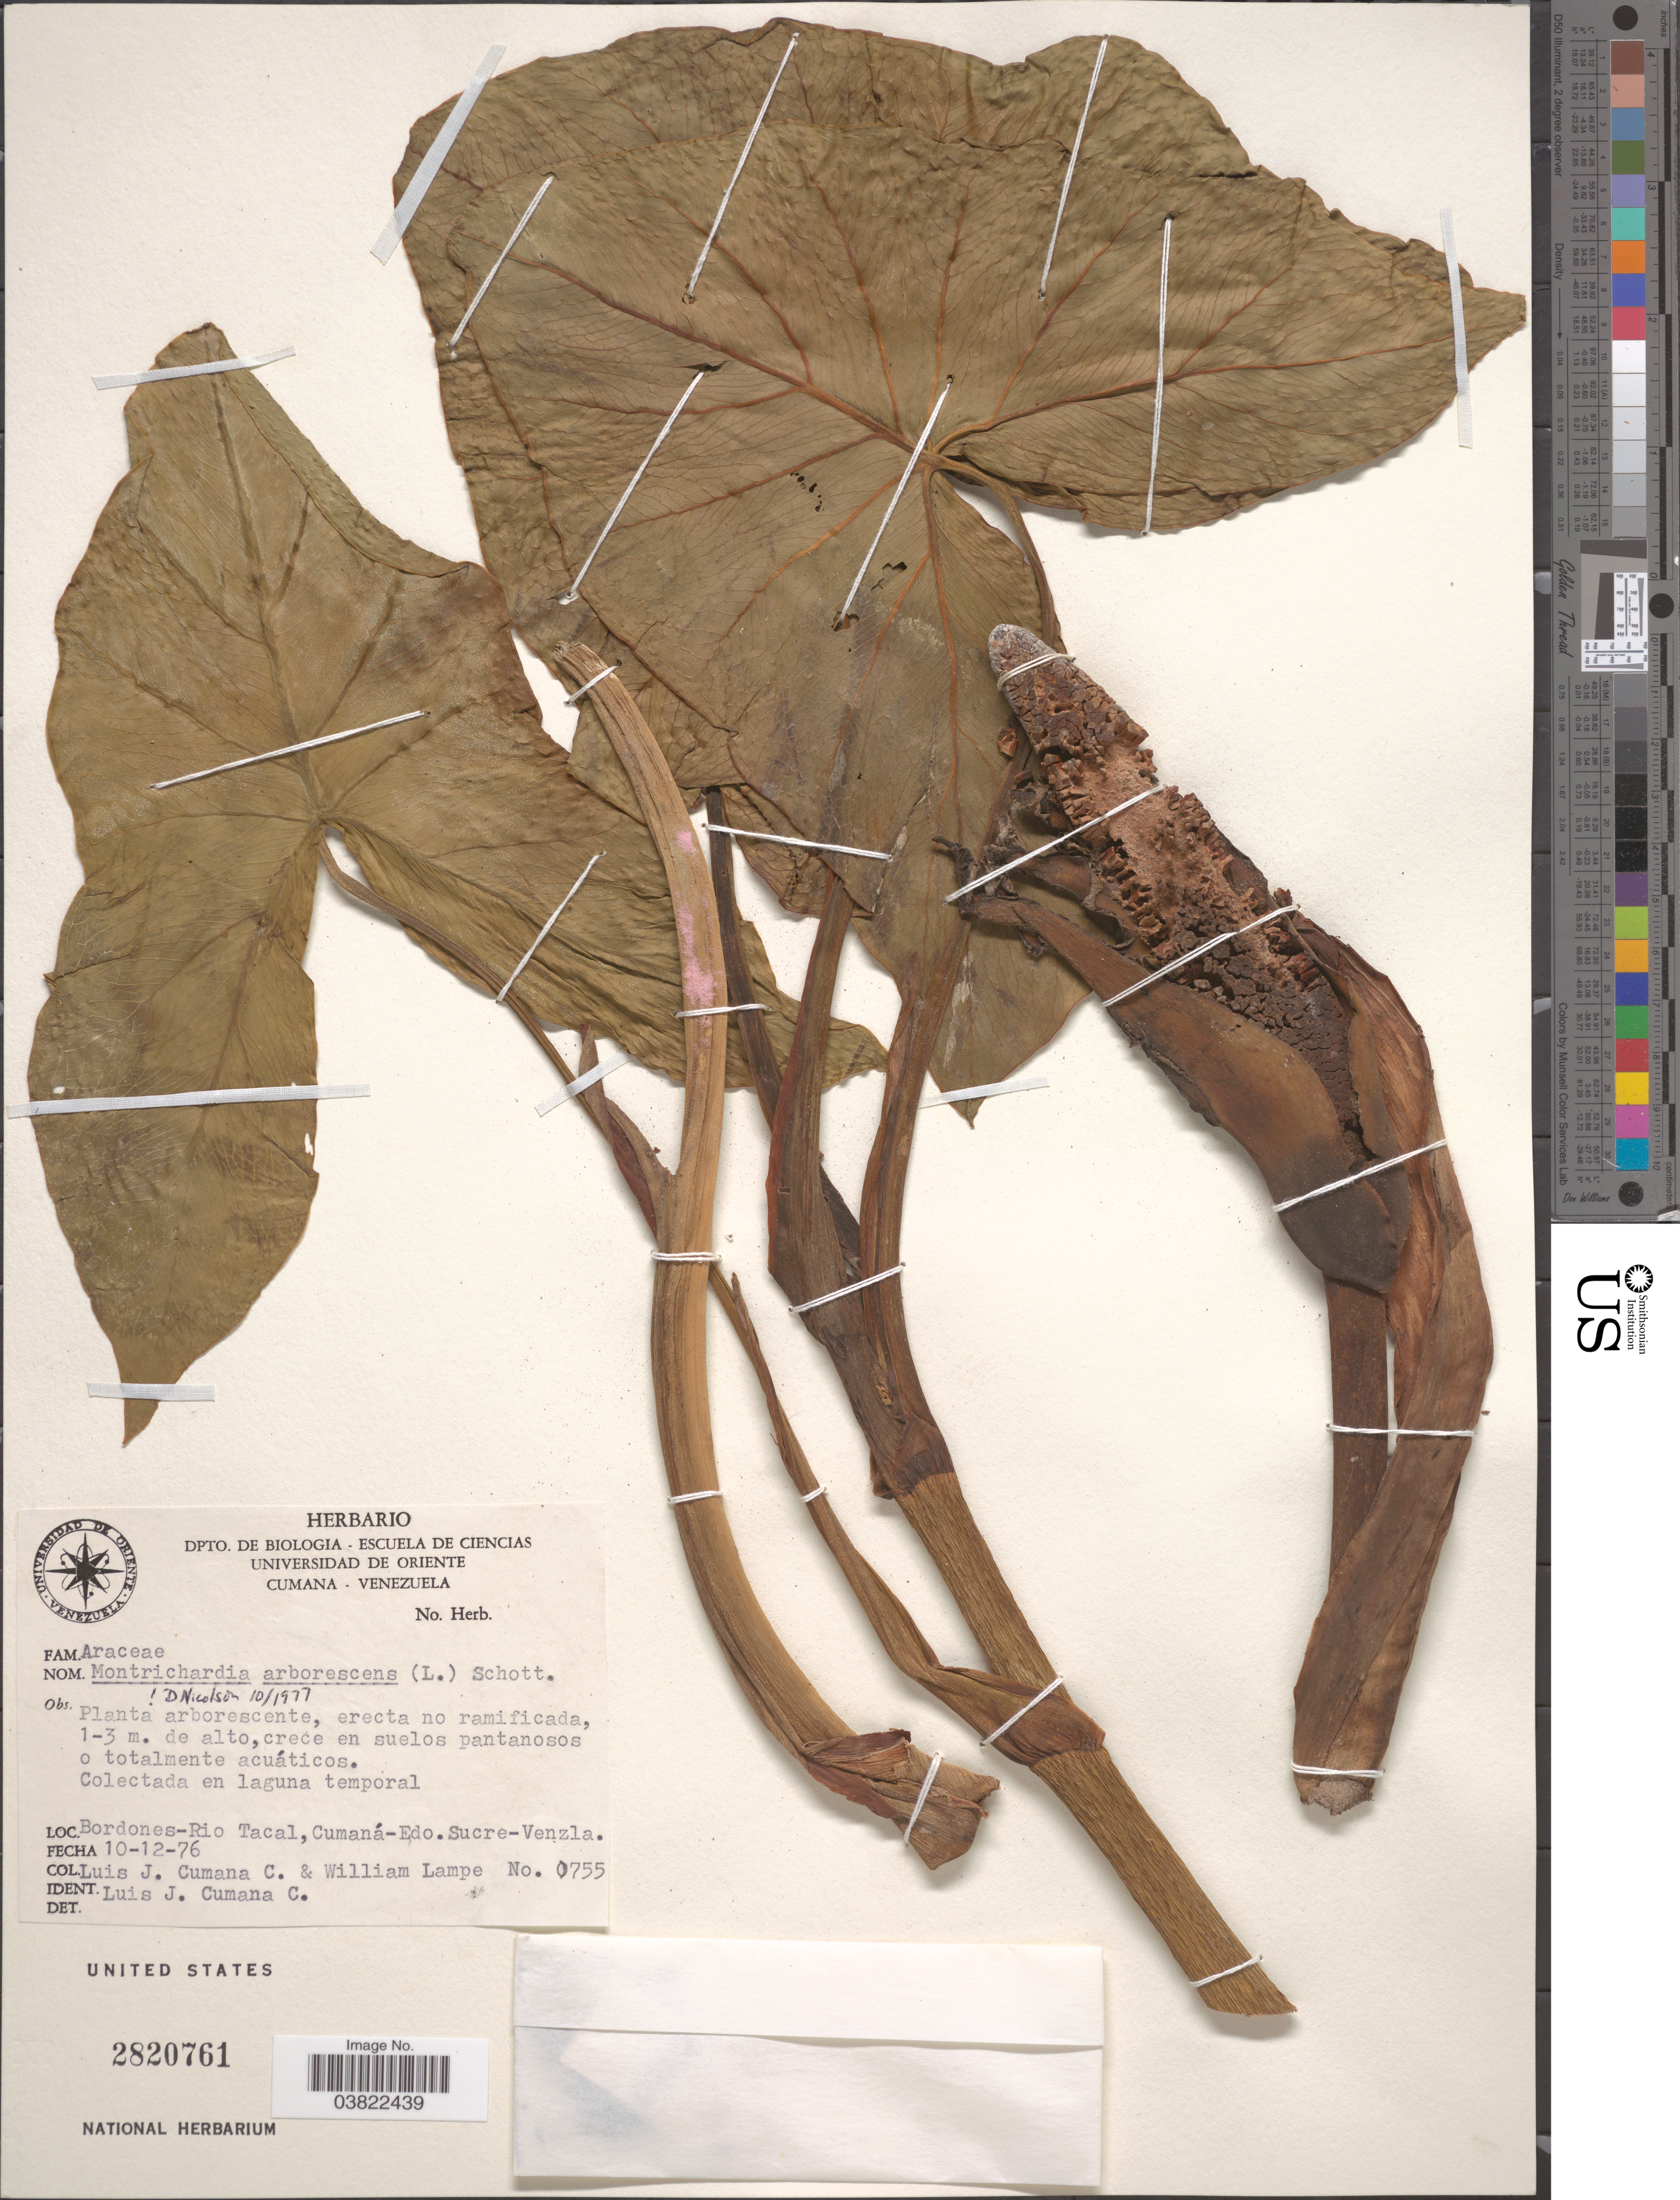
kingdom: Plantae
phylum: Tracheophyta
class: Liliopsida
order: Alismatales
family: Araceae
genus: Montrichardia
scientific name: Montrichardia arborea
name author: (Kunth) Schott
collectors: L. J. Cumaná C. & W. Lampe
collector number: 0755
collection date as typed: Transcribed d/m/y: 10/12/76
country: Venezuela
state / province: Sucre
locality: Bordones-Rio Tacal, Cumaná.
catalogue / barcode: US 2820761